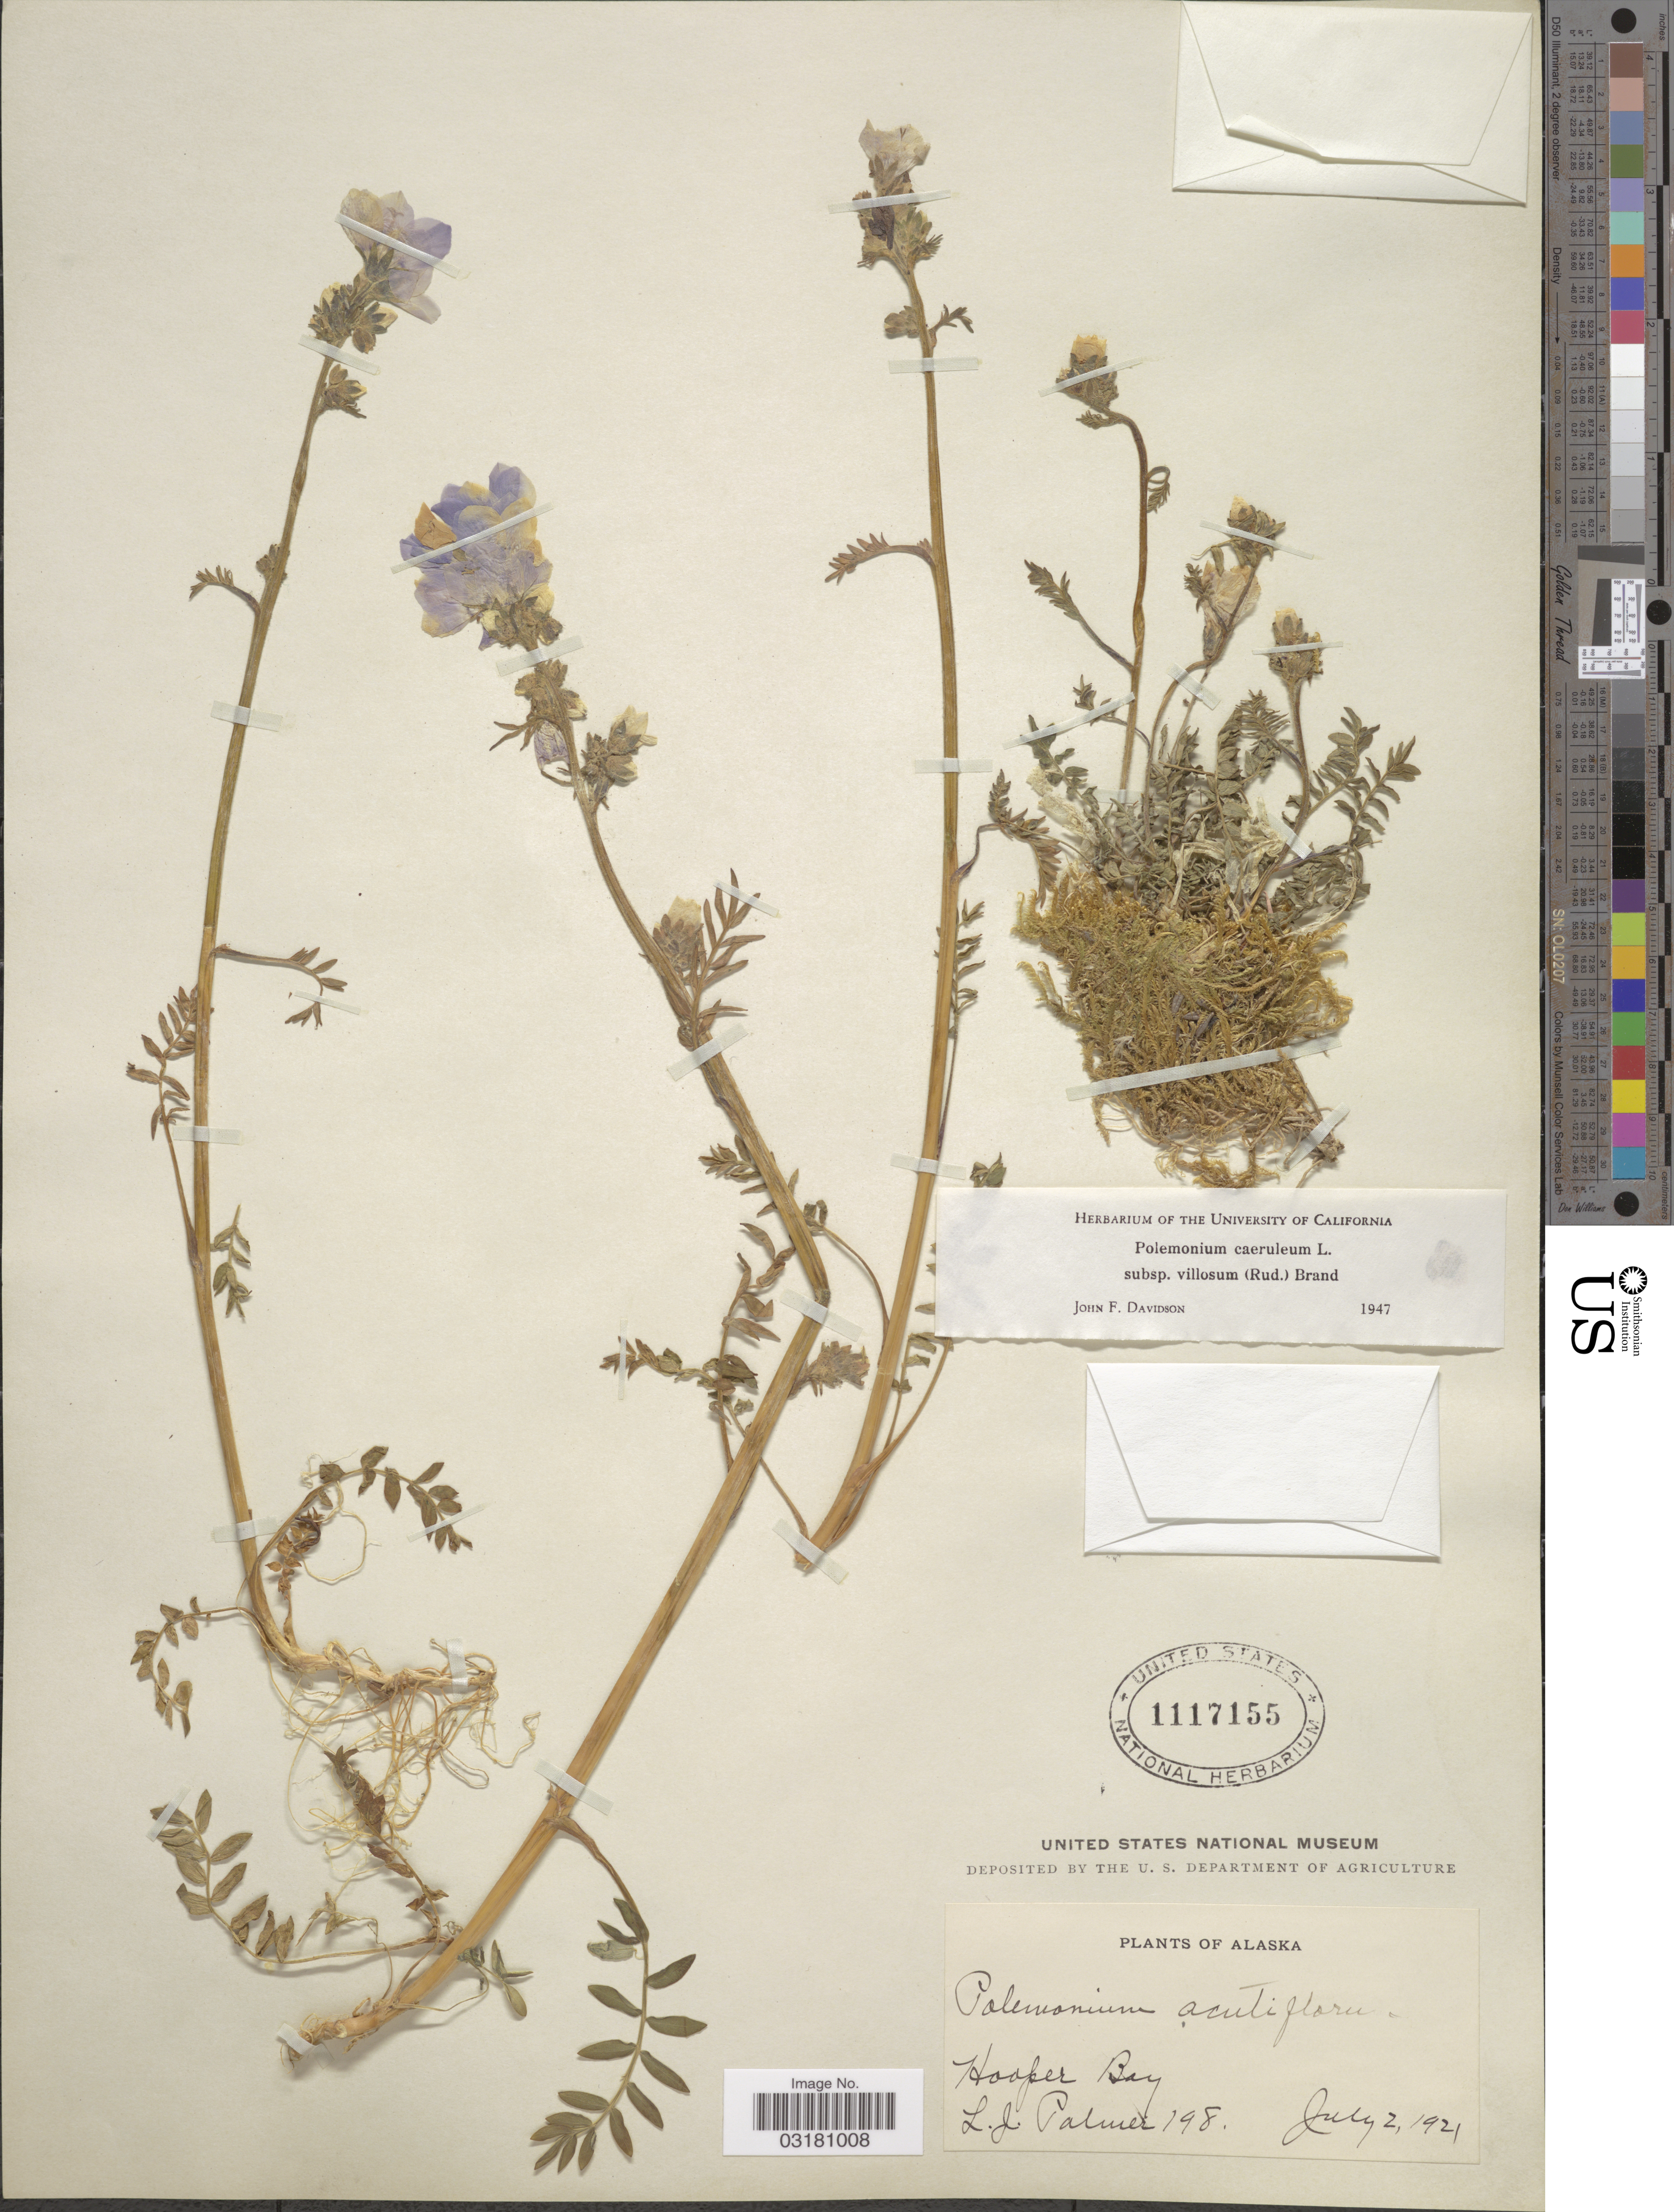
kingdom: Plantae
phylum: Tracheophyta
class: Magnoliopsida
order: Ericales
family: Polemoniaceae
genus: Polemonium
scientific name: Polemonium caeruleum subsp. villosum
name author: (Rudolph ex Georgi) Brand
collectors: L. J. Palmer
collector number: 198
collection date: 1921-07-02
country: United States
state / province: Alaska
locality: Hooper Bay.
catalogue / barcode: US 1117155